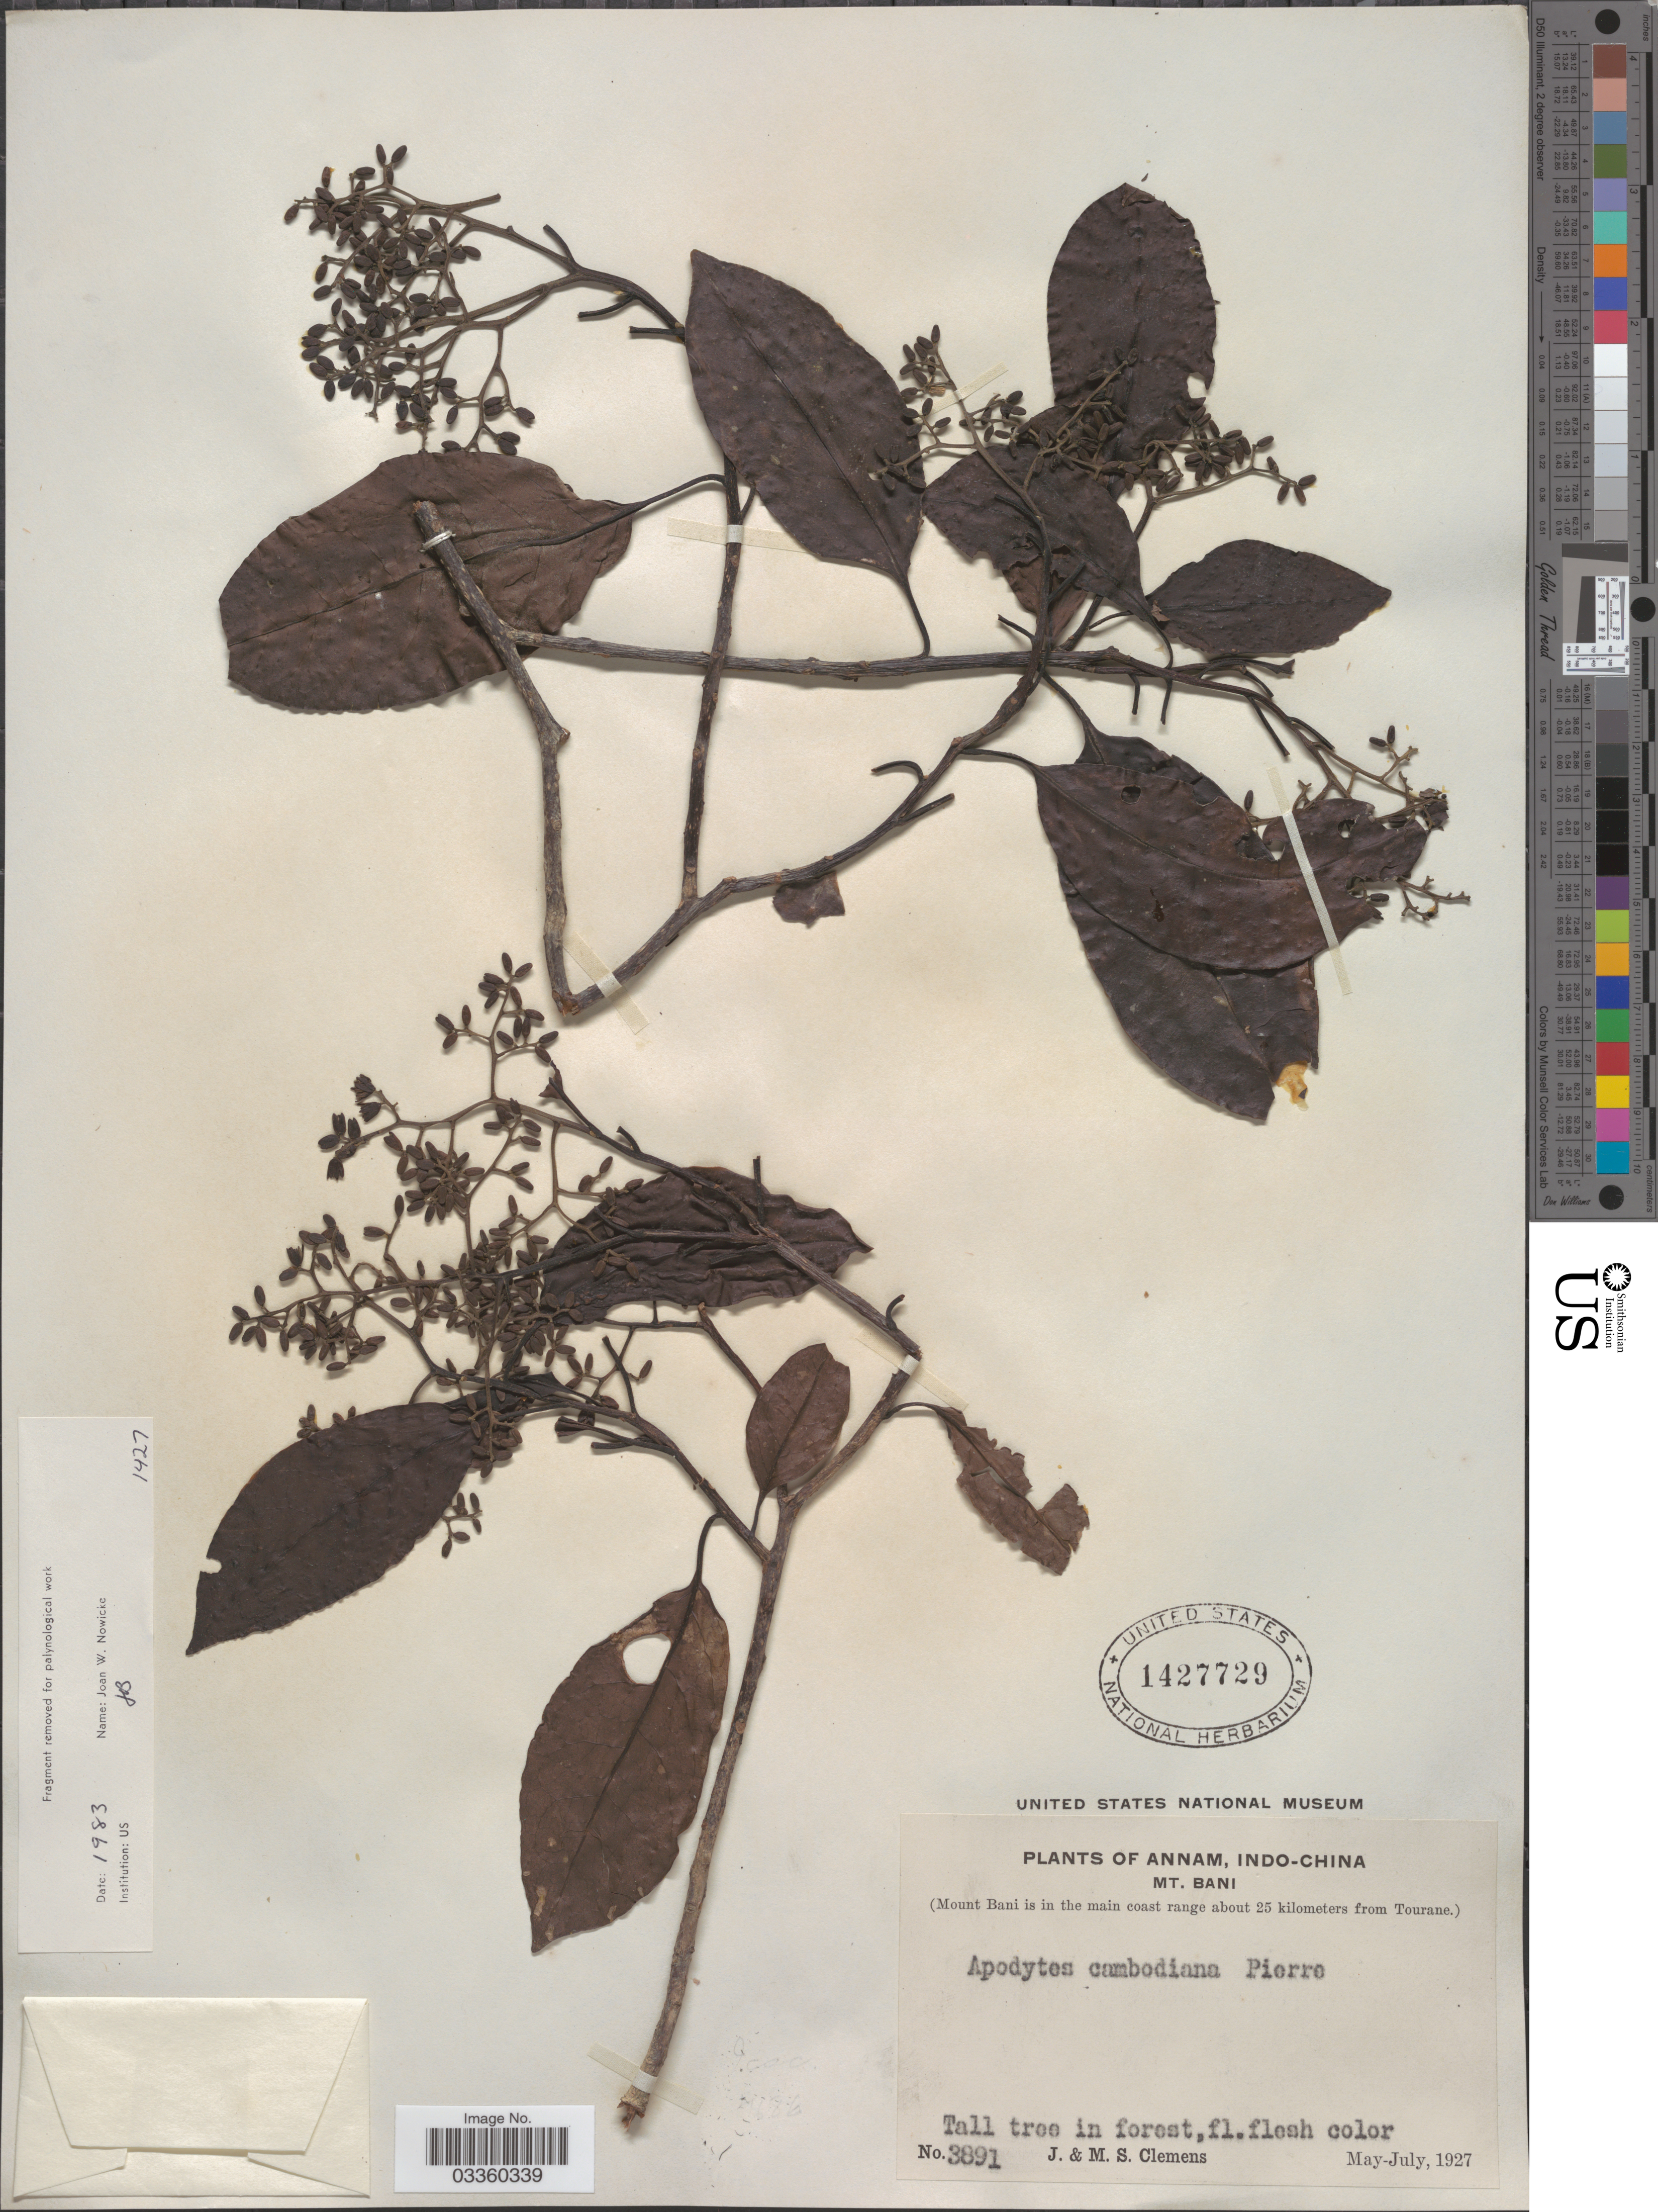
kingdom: Plantae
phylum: Tracheophyta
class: Magnoliopsida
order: Metteniusales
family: Metteniusaceae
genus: Apodytes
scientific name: Apodytes dimidiata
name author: E. Mey. ex Arn.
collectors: J. Clemens & M. S. Clemens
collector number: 3891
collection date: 1927-05/1927-07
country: Vietnam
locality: Annam, Indo-China. Mt. Bani. (Mount Bani is in the main coast range about 25 kilometers from Tourane.)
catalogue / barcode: US 1427729